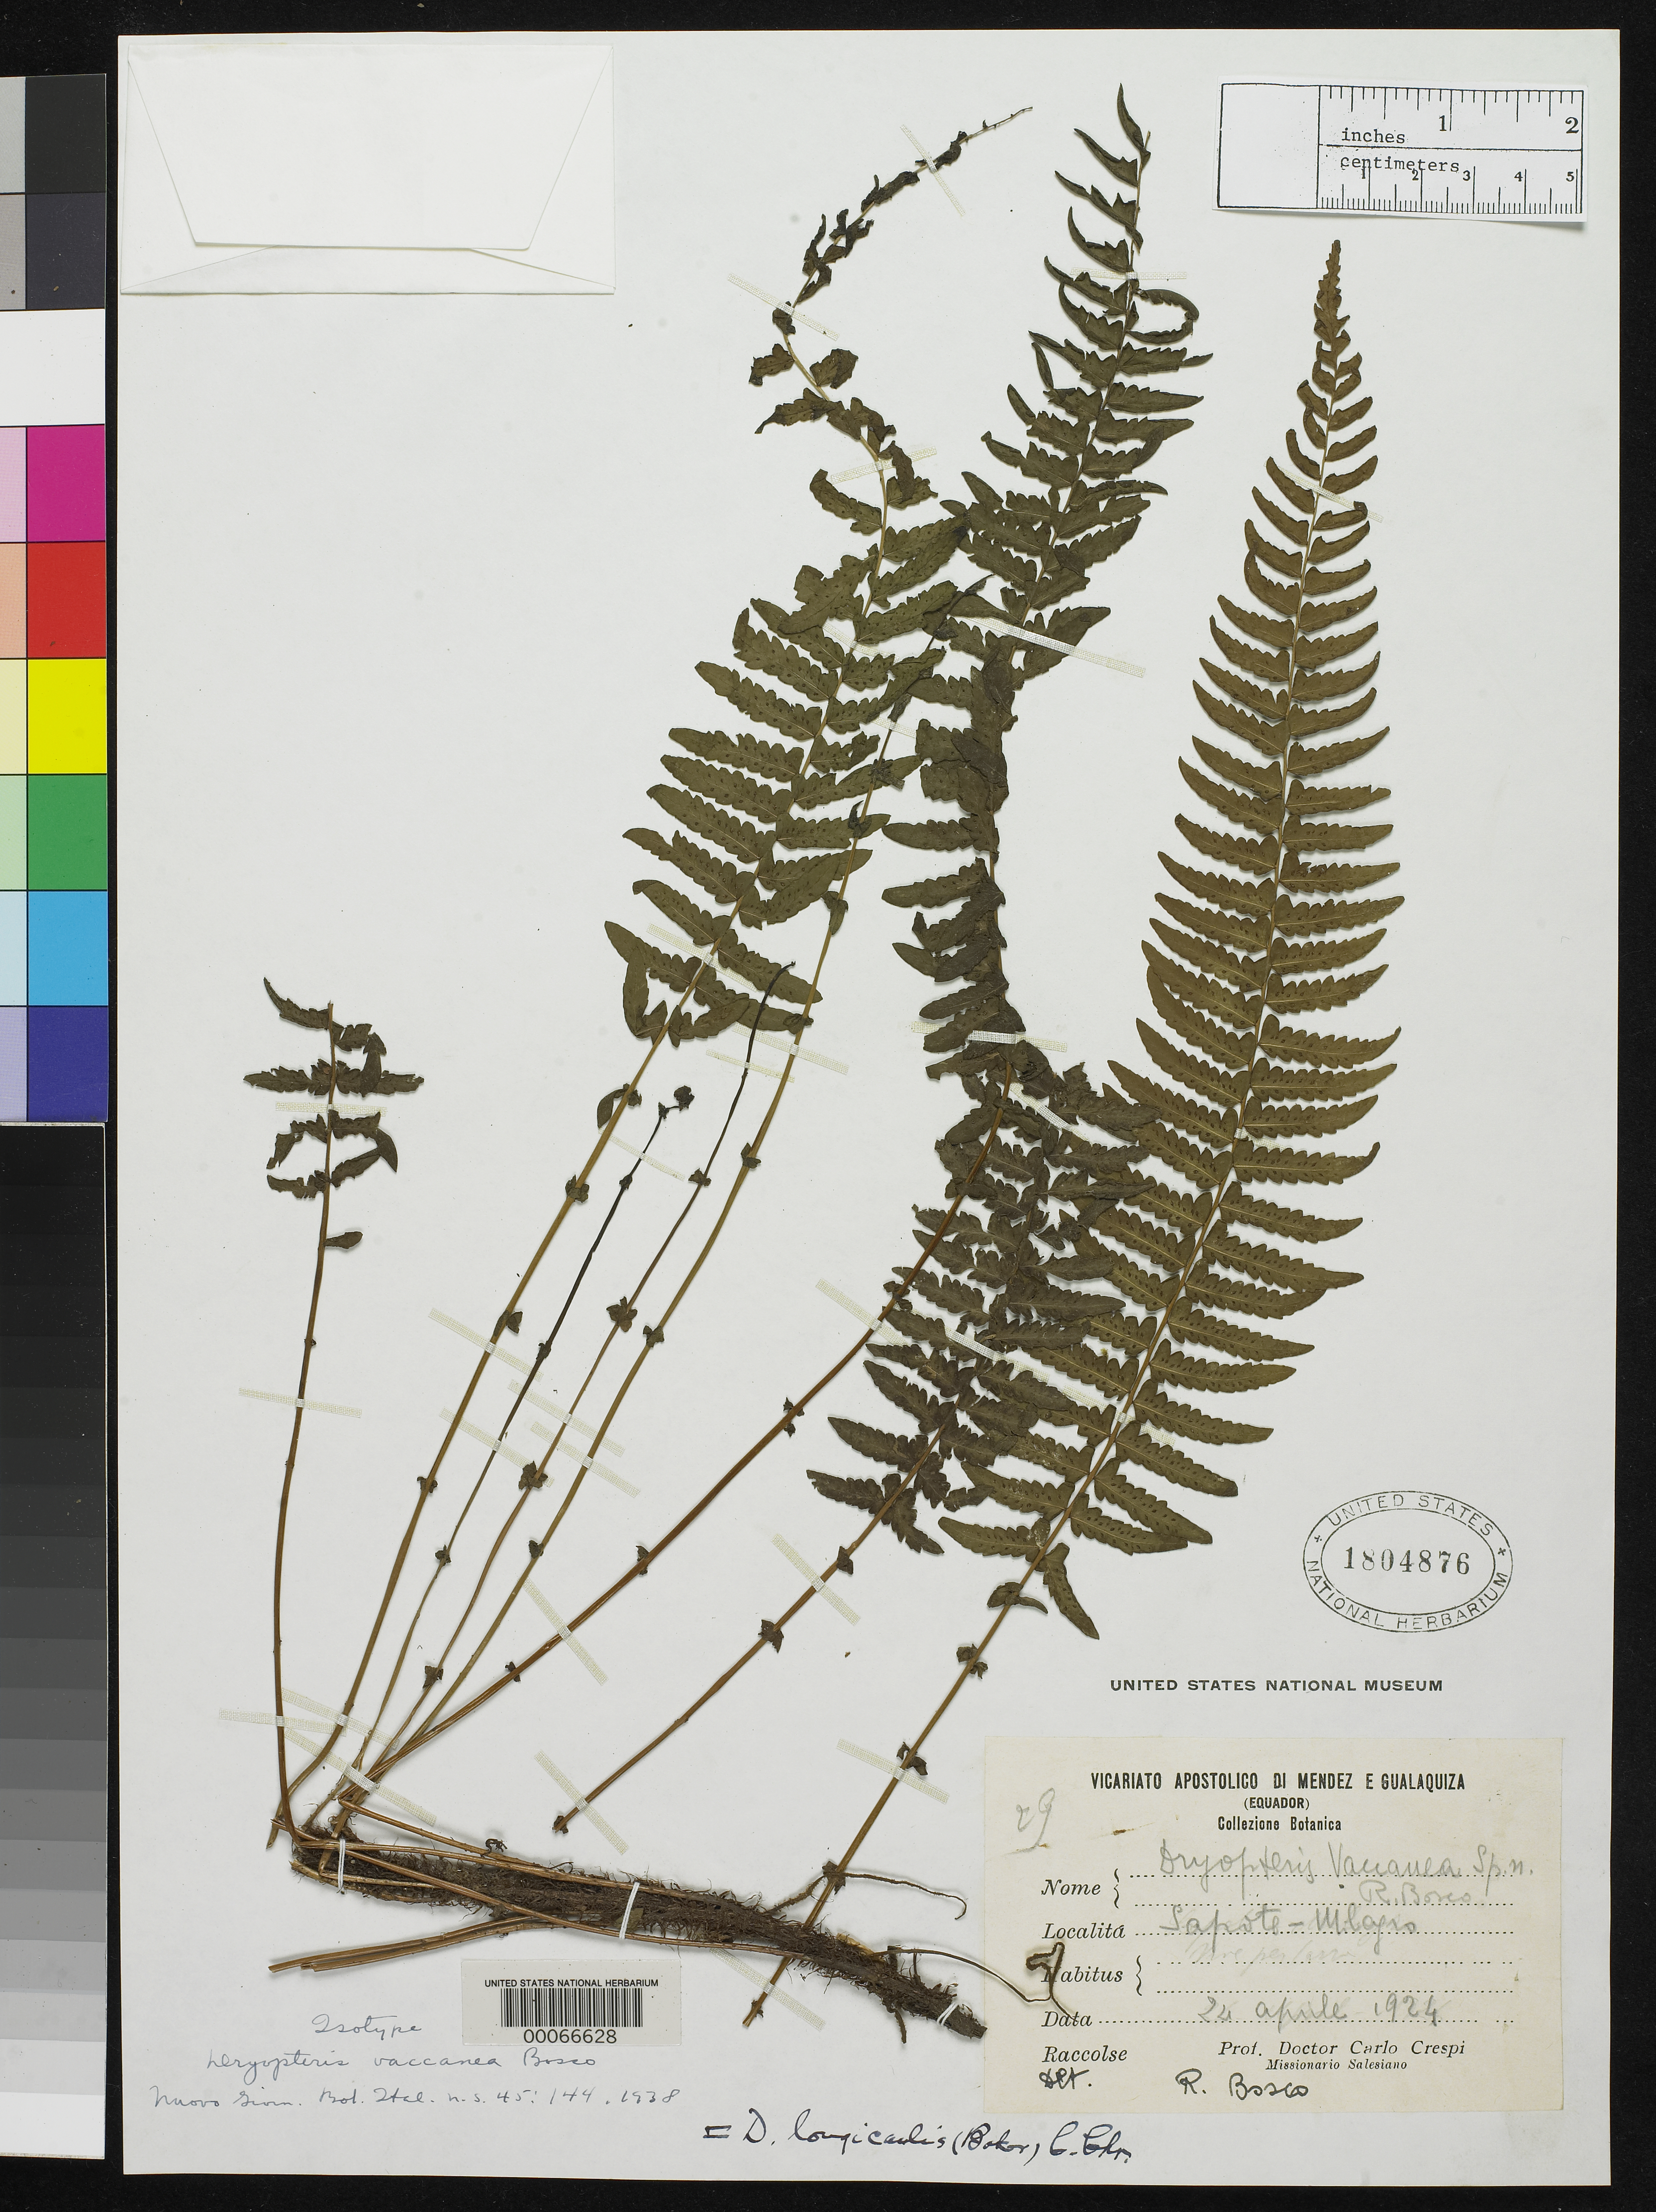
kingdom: Plantae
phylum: Tracheophyta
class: Polypodiopsida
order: Polypodiales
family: Dryopteridaceae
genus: Dryopteris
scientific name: Dryopteris vaccanea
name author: Bosco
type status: Type Collection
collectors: C. Crespi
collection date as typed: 22 Apr 1924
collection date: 1924-04-22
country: Ecuador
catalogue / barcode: US 1804876